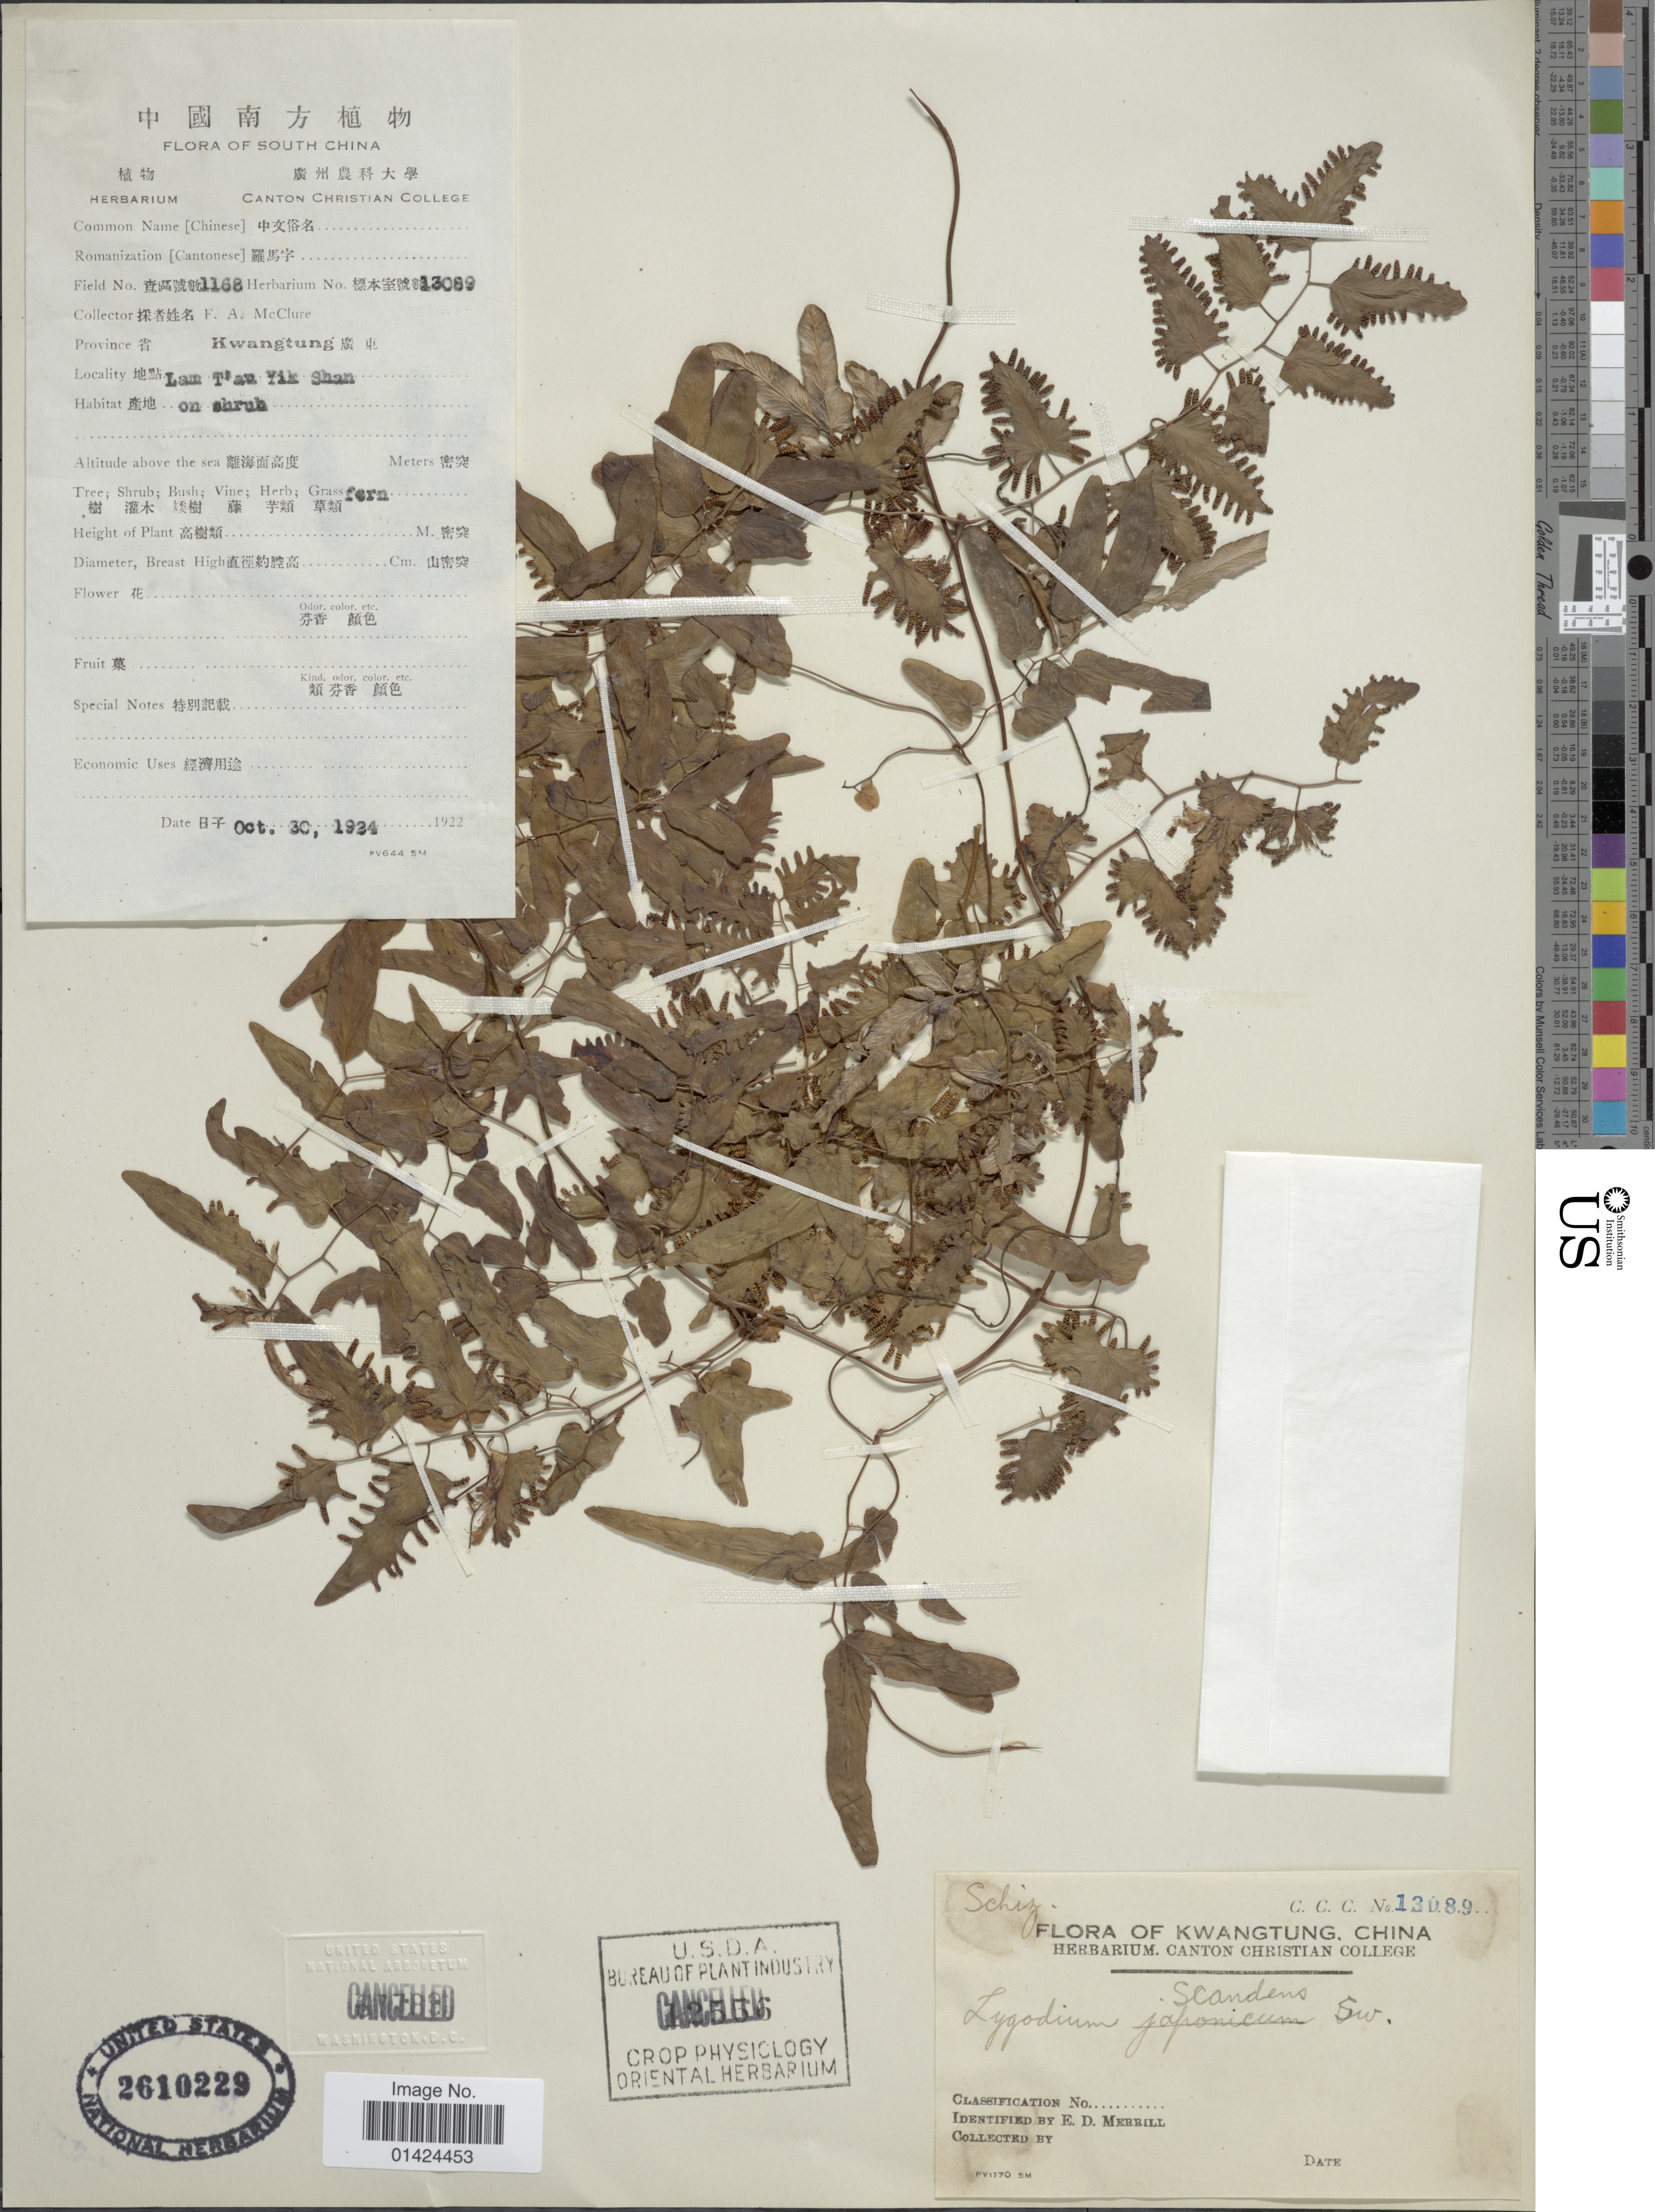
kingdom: Plantae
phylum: Tracheophyta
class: Polypodiopsida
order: Schizaeales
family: Lygodiaceae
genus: Lygodium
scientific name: Lygodium microphyllum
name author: (Cav.) R. Br.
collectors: F. A. McClure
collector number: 1168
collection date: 1924-10-30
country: China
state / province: Guangdong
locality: Kwangtung, Lam T'am Yik Shan.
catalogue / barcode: US 2610229